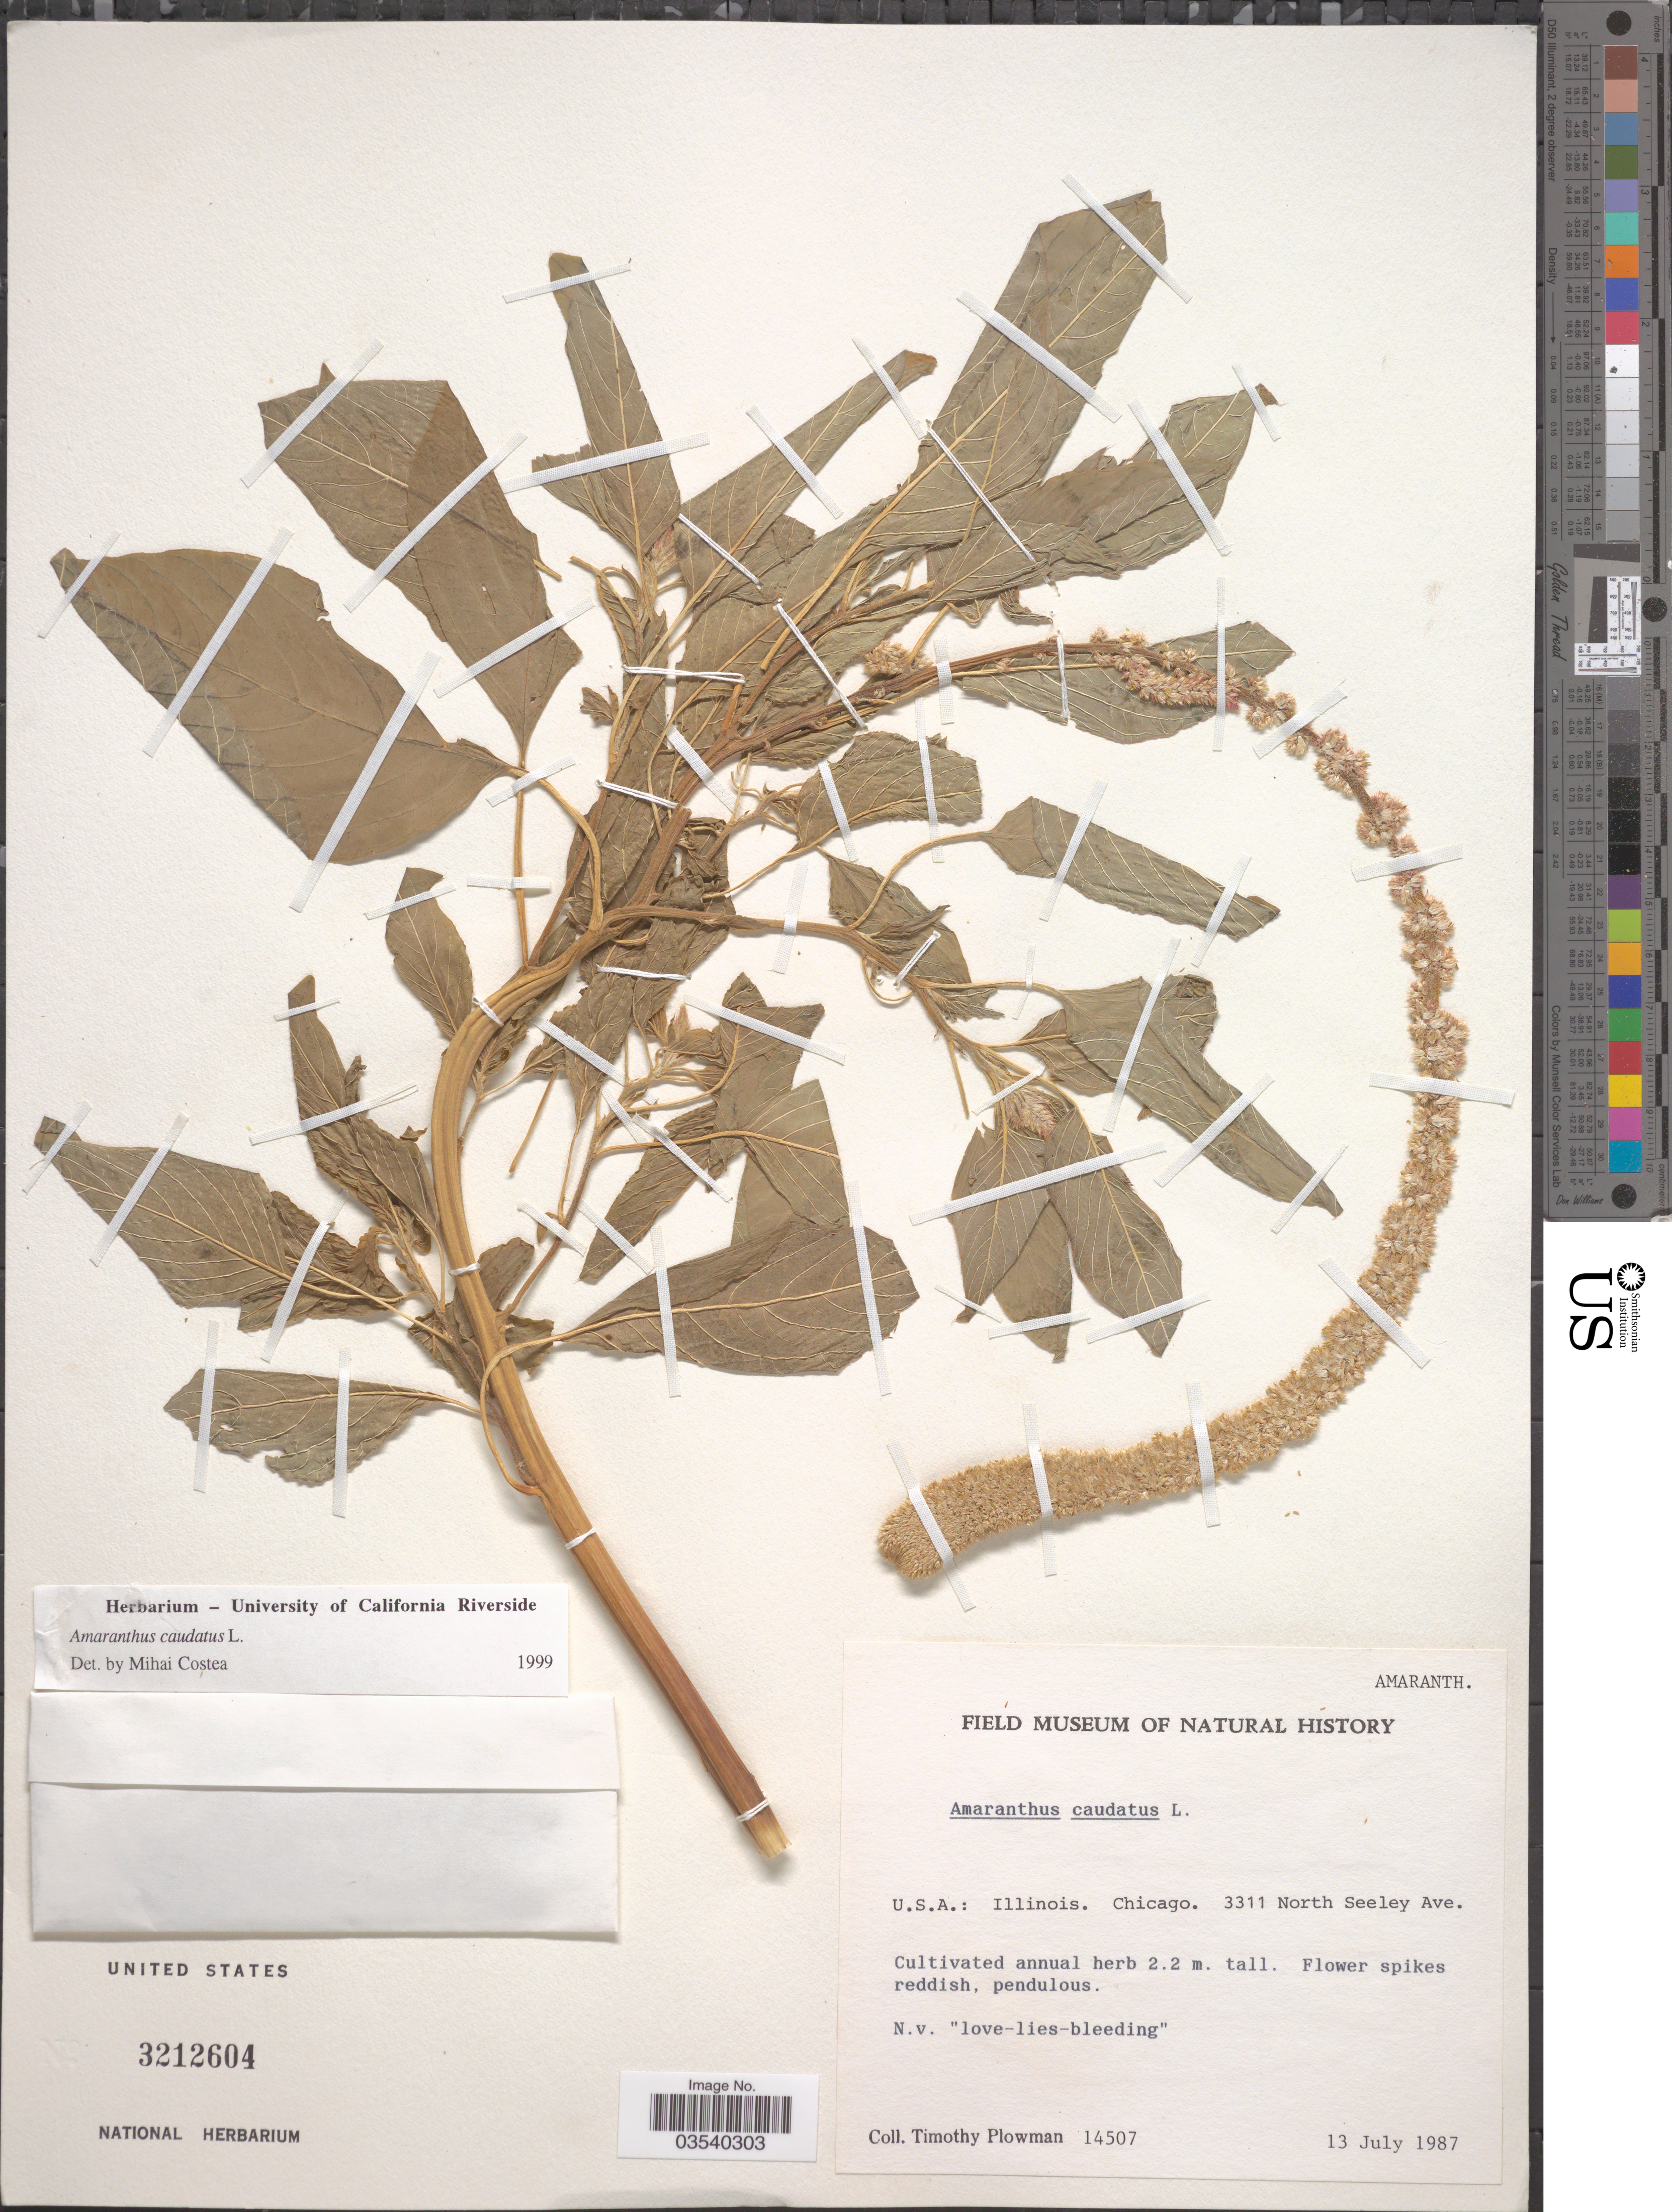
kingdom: Plantae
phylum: Tracheophyta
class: Magnoliopsida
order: Caryophyllales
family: Amaranthaceae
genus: Amaranthus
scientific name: Amaranthus caudatus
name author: L.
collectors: T. Plowman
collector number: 14507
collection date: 1987-07-13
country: United States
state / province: Illinois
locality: Chicago. 3311 North Seeley Ave.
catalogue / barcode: US 3212604